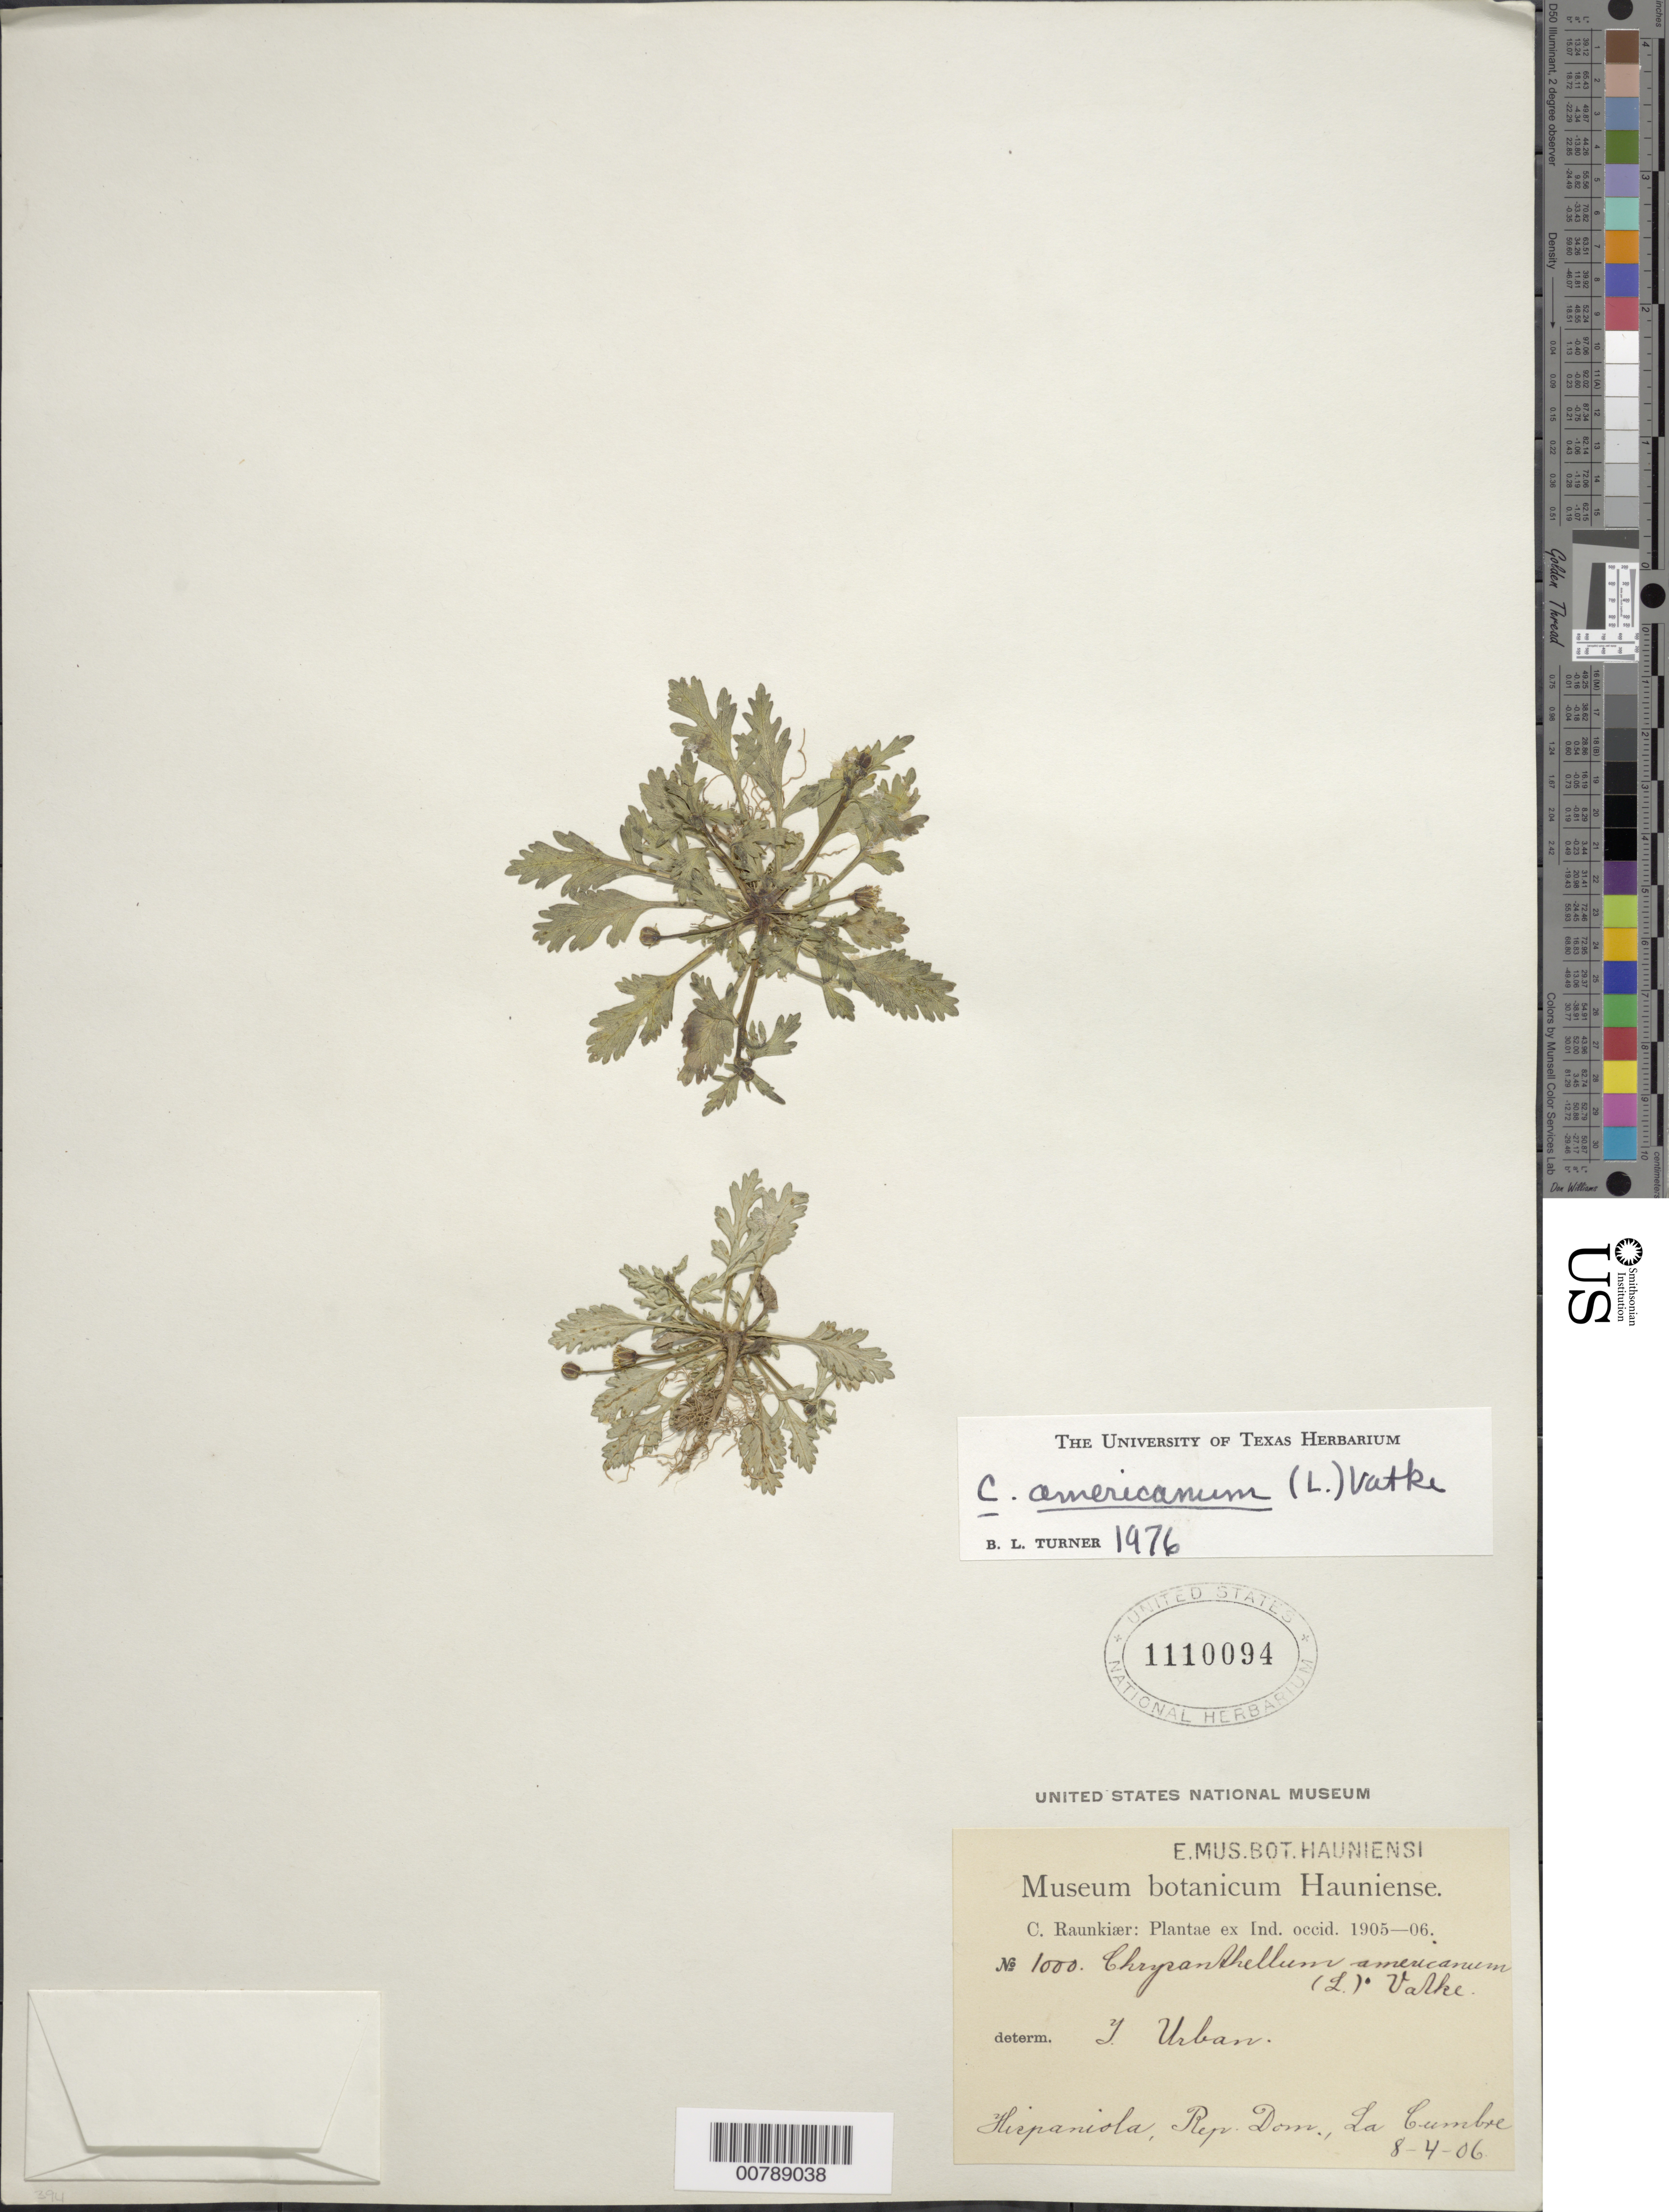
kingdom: Plantae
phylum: Tracheophyta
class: Magnoliopsida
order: Asterales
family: Asteraceae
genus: Chrysanthellum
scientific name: Chrysanthellum americanum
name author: (L.) Vatke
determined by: Turner, B. L.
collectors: C. C. Raunkiaer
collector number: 1000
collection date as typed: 08 Apr 1906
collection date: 1906-04-08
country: Dominican Republic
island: Hispaniola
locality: La Cumbre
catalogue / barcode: US 1110094